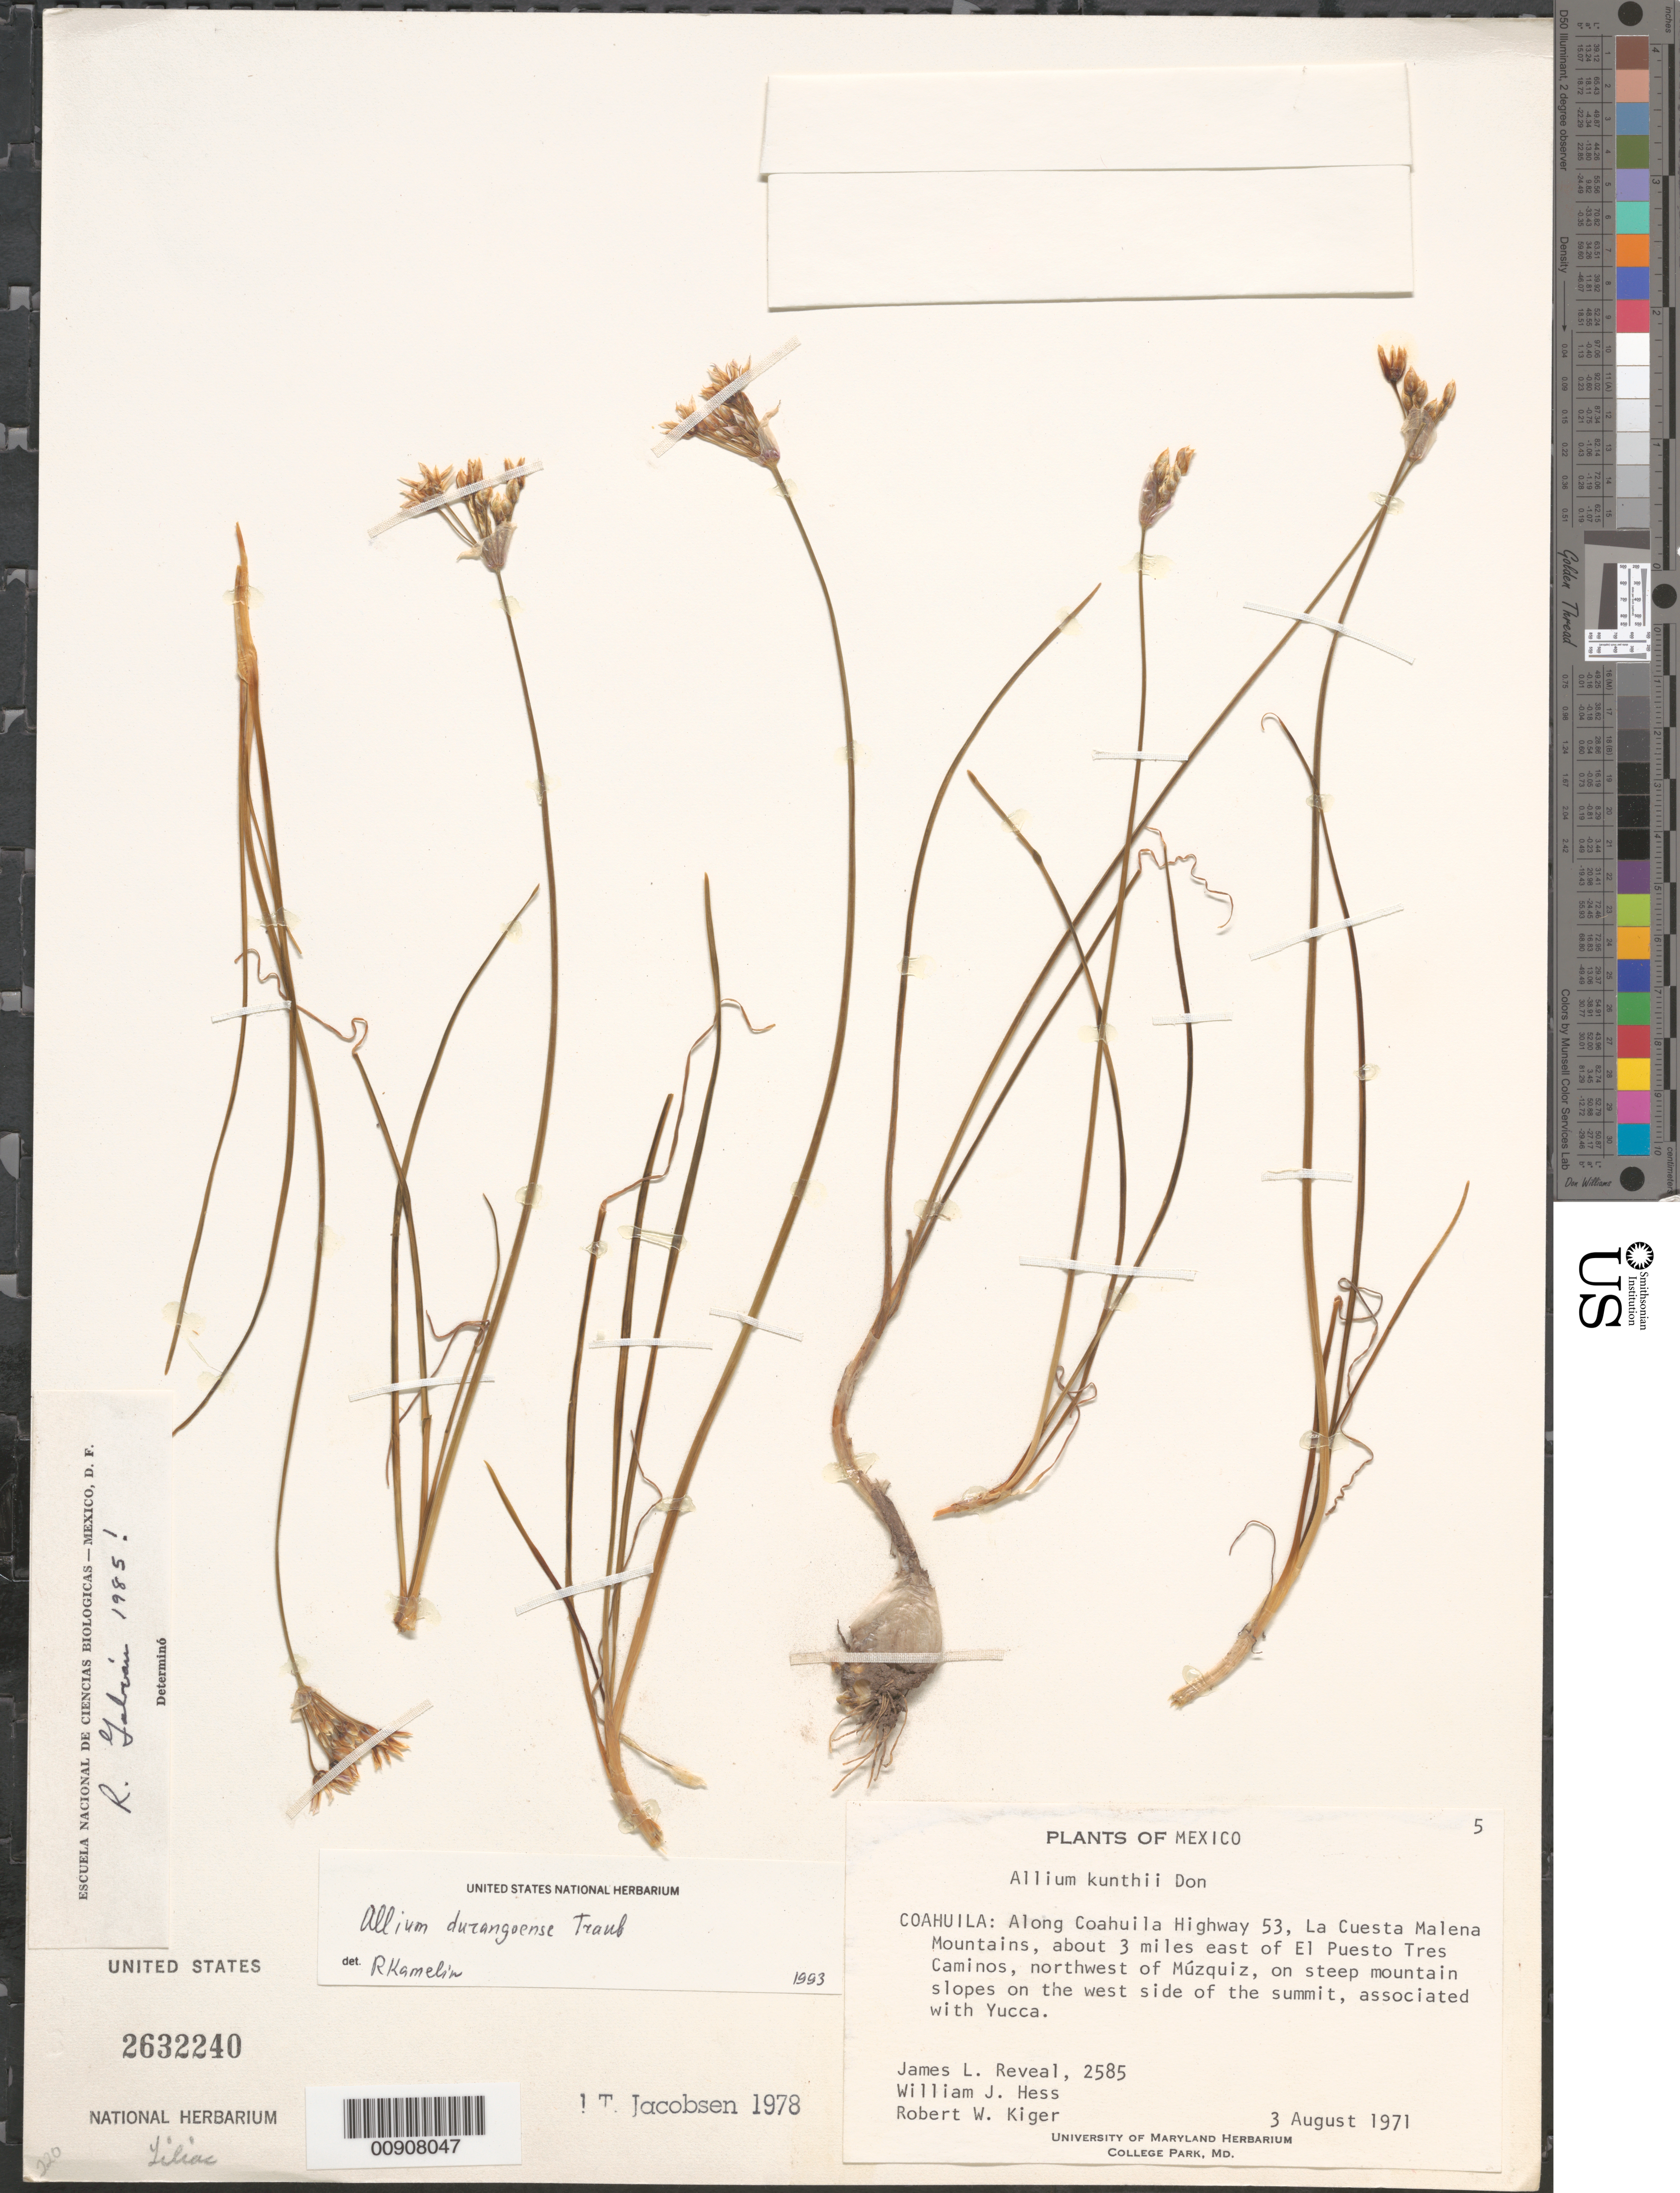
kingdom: Plantae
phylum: Tracheophyta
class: Liliopsida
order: Asparagales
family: Amaryllidaceae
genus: Allium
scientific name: Allium durangoense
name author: Traub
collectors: J. L. Reveal, W. Hess & R. Kiger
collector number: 2585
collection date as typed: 03 Aug 1971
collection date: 1971-08-03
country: Mexico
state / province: Coahuila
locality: Coahuila: Along Coahuila highway 53, La Cuesta Malena Mountains, about 3 miles east of El Puerto Tres Caminos, northwest of Múzquiz.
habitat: On steep mountain slopes on the west side of the summit, associated with Yucca.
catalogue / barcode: US 2632240